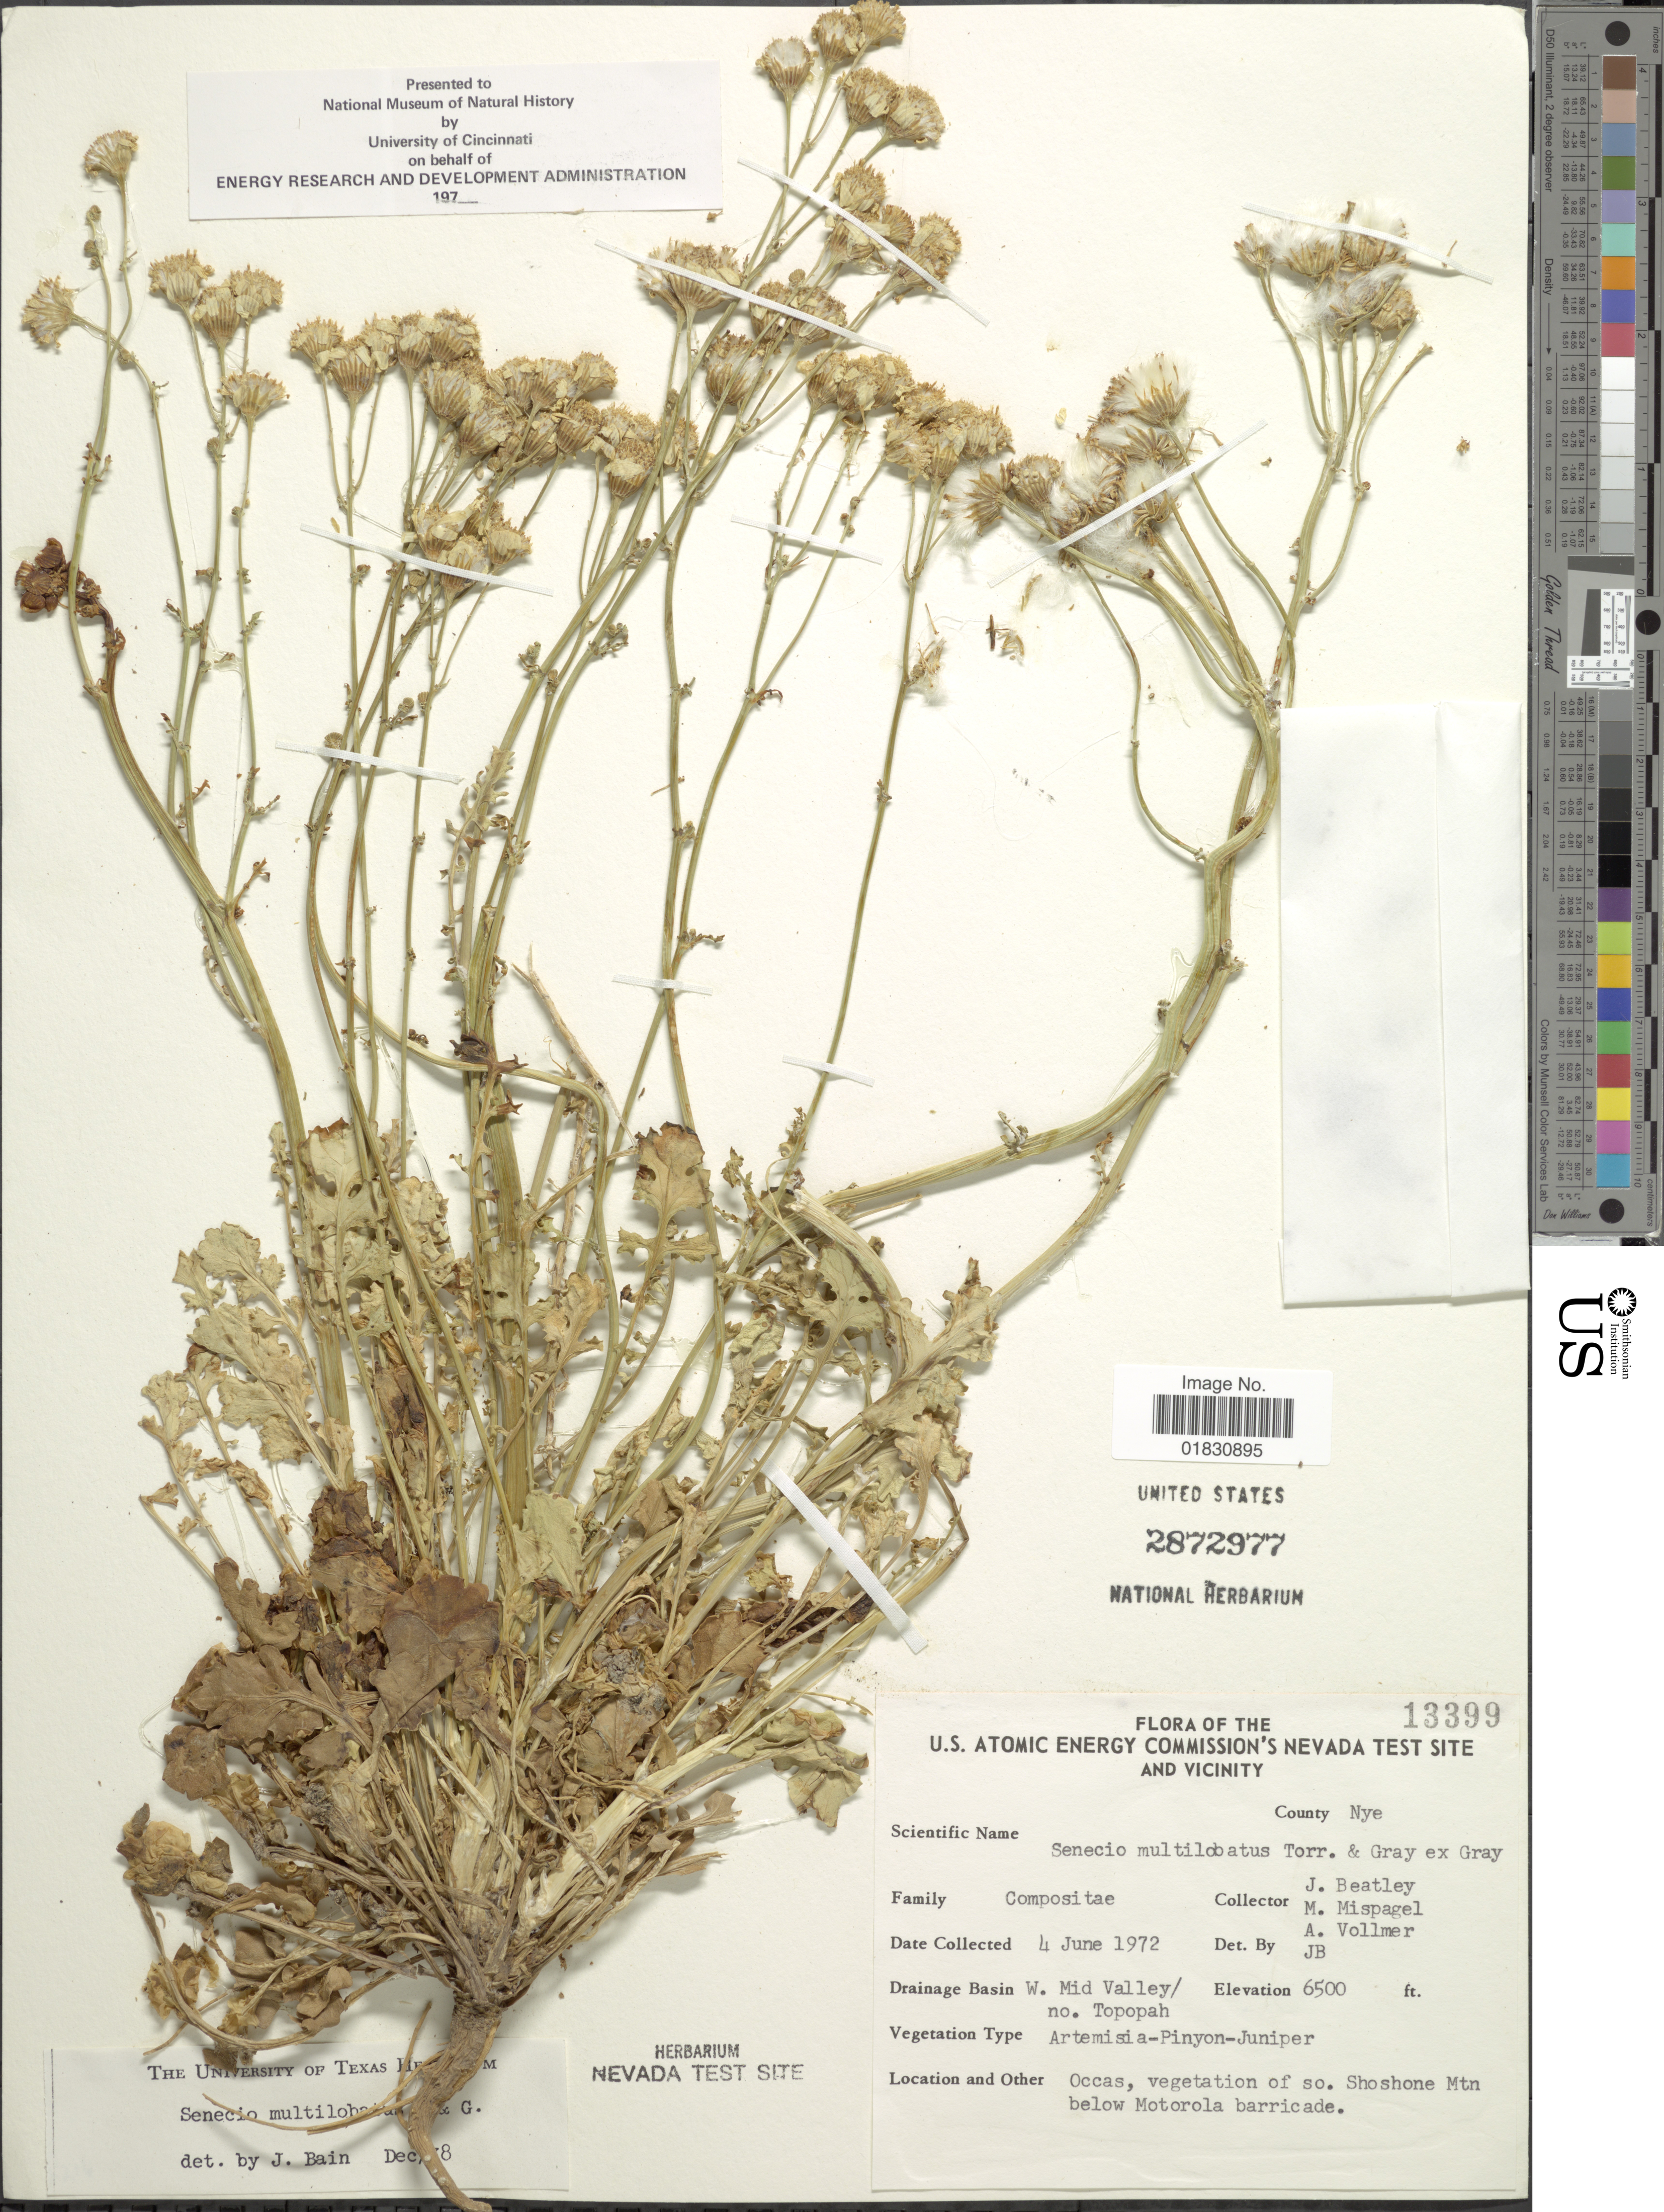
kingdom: Plantae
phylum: Tracheophyta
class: Magnoliopsida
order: Asterales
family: Asteraceae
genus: Packera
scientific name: Packera multilobata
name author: (Torr. & A. Gray) W.A. Weber & Á. Löve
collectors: J. L. Reveal, M. Mispagel & A. Vollmer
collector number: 1339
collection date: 1972-06-04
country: United States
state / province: Nevada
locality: U.S. Atomic Energy Commission's Nevada Test Site And Vicinity, County Nye, Drainage Basin W. Mid Valley/ no. Topopah, Occas. vegetation of so. Shoshone Mtn below Motorola barricade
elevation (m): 1981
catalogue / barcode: US 2872977